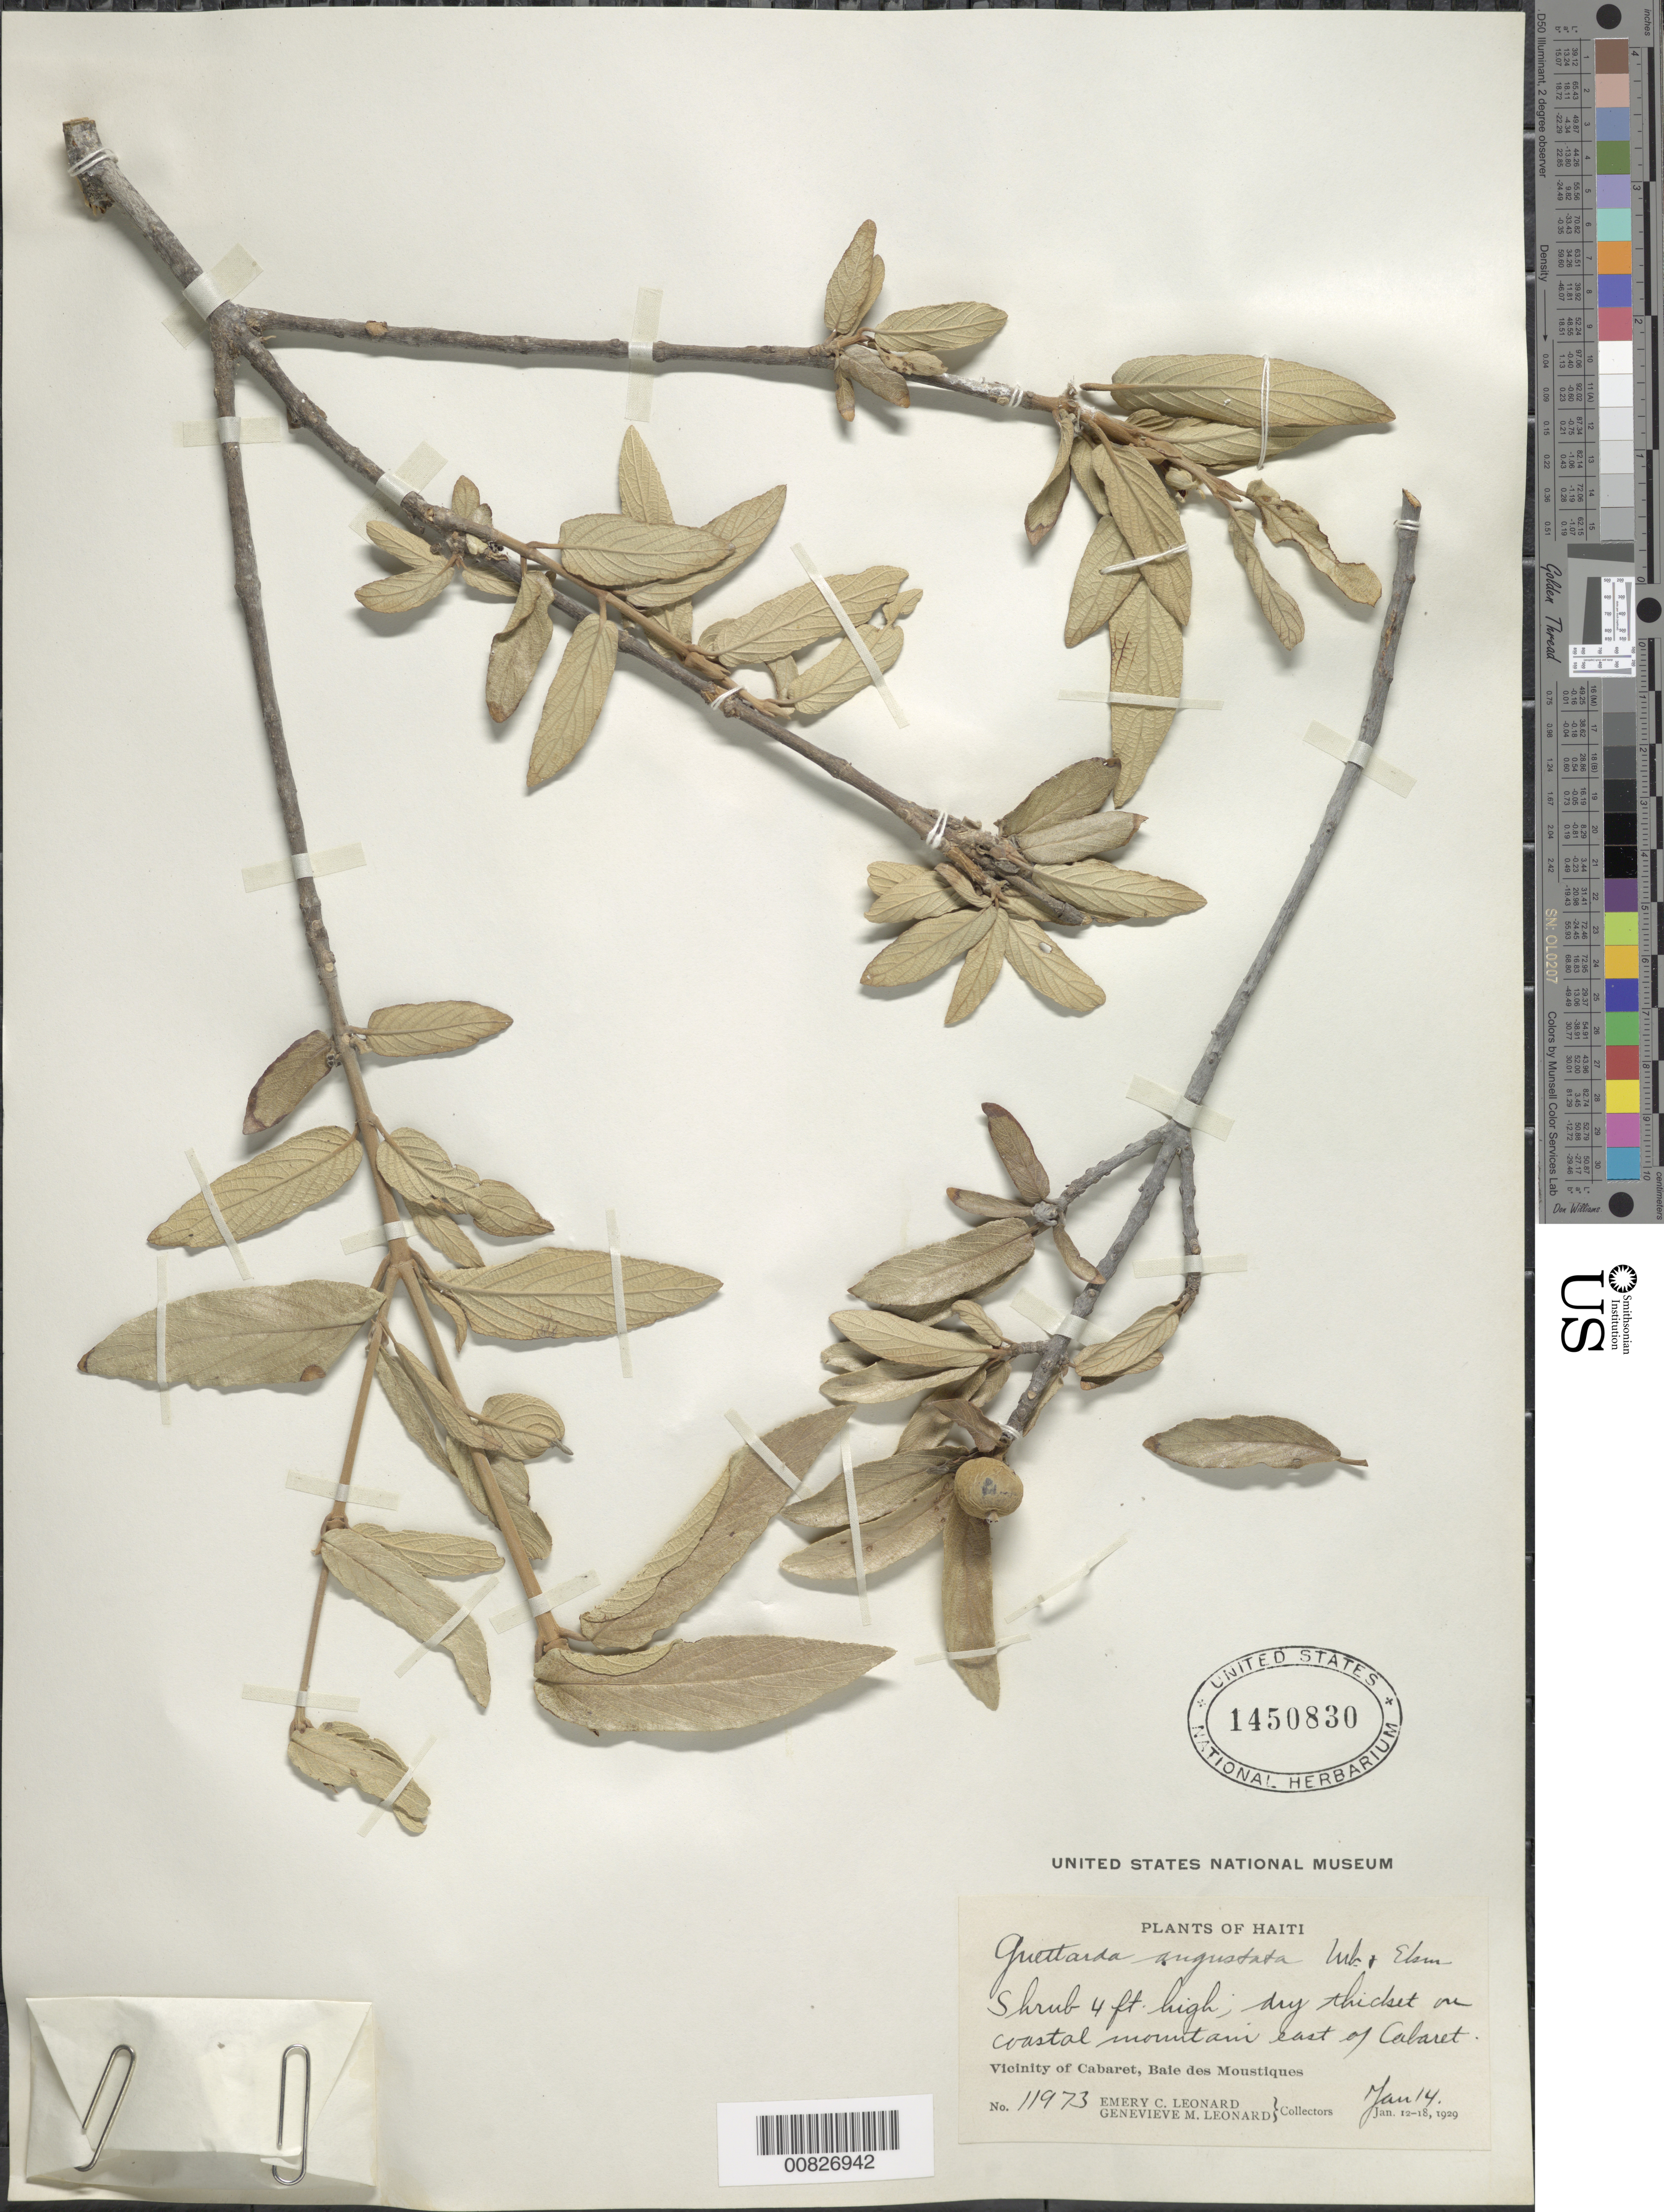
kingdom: Plantae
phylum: Tracheophyta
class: Magnoliopsida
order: Gentianales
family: Rubiaceae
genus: Guettarda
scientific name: Guettarda angustata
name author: Urb. & Ekman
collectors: E. C. Leonard & G. M. Leonard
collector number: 11973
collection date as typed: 14 Jan 1929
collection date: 1929-01-14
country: Haiti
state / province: Nord-Ouest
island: Hispaniola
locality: Vicinity of Cabaret, Baie des Moustiques, E of city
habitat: Dry thicket on coastal mountain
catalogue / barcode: US 1450830